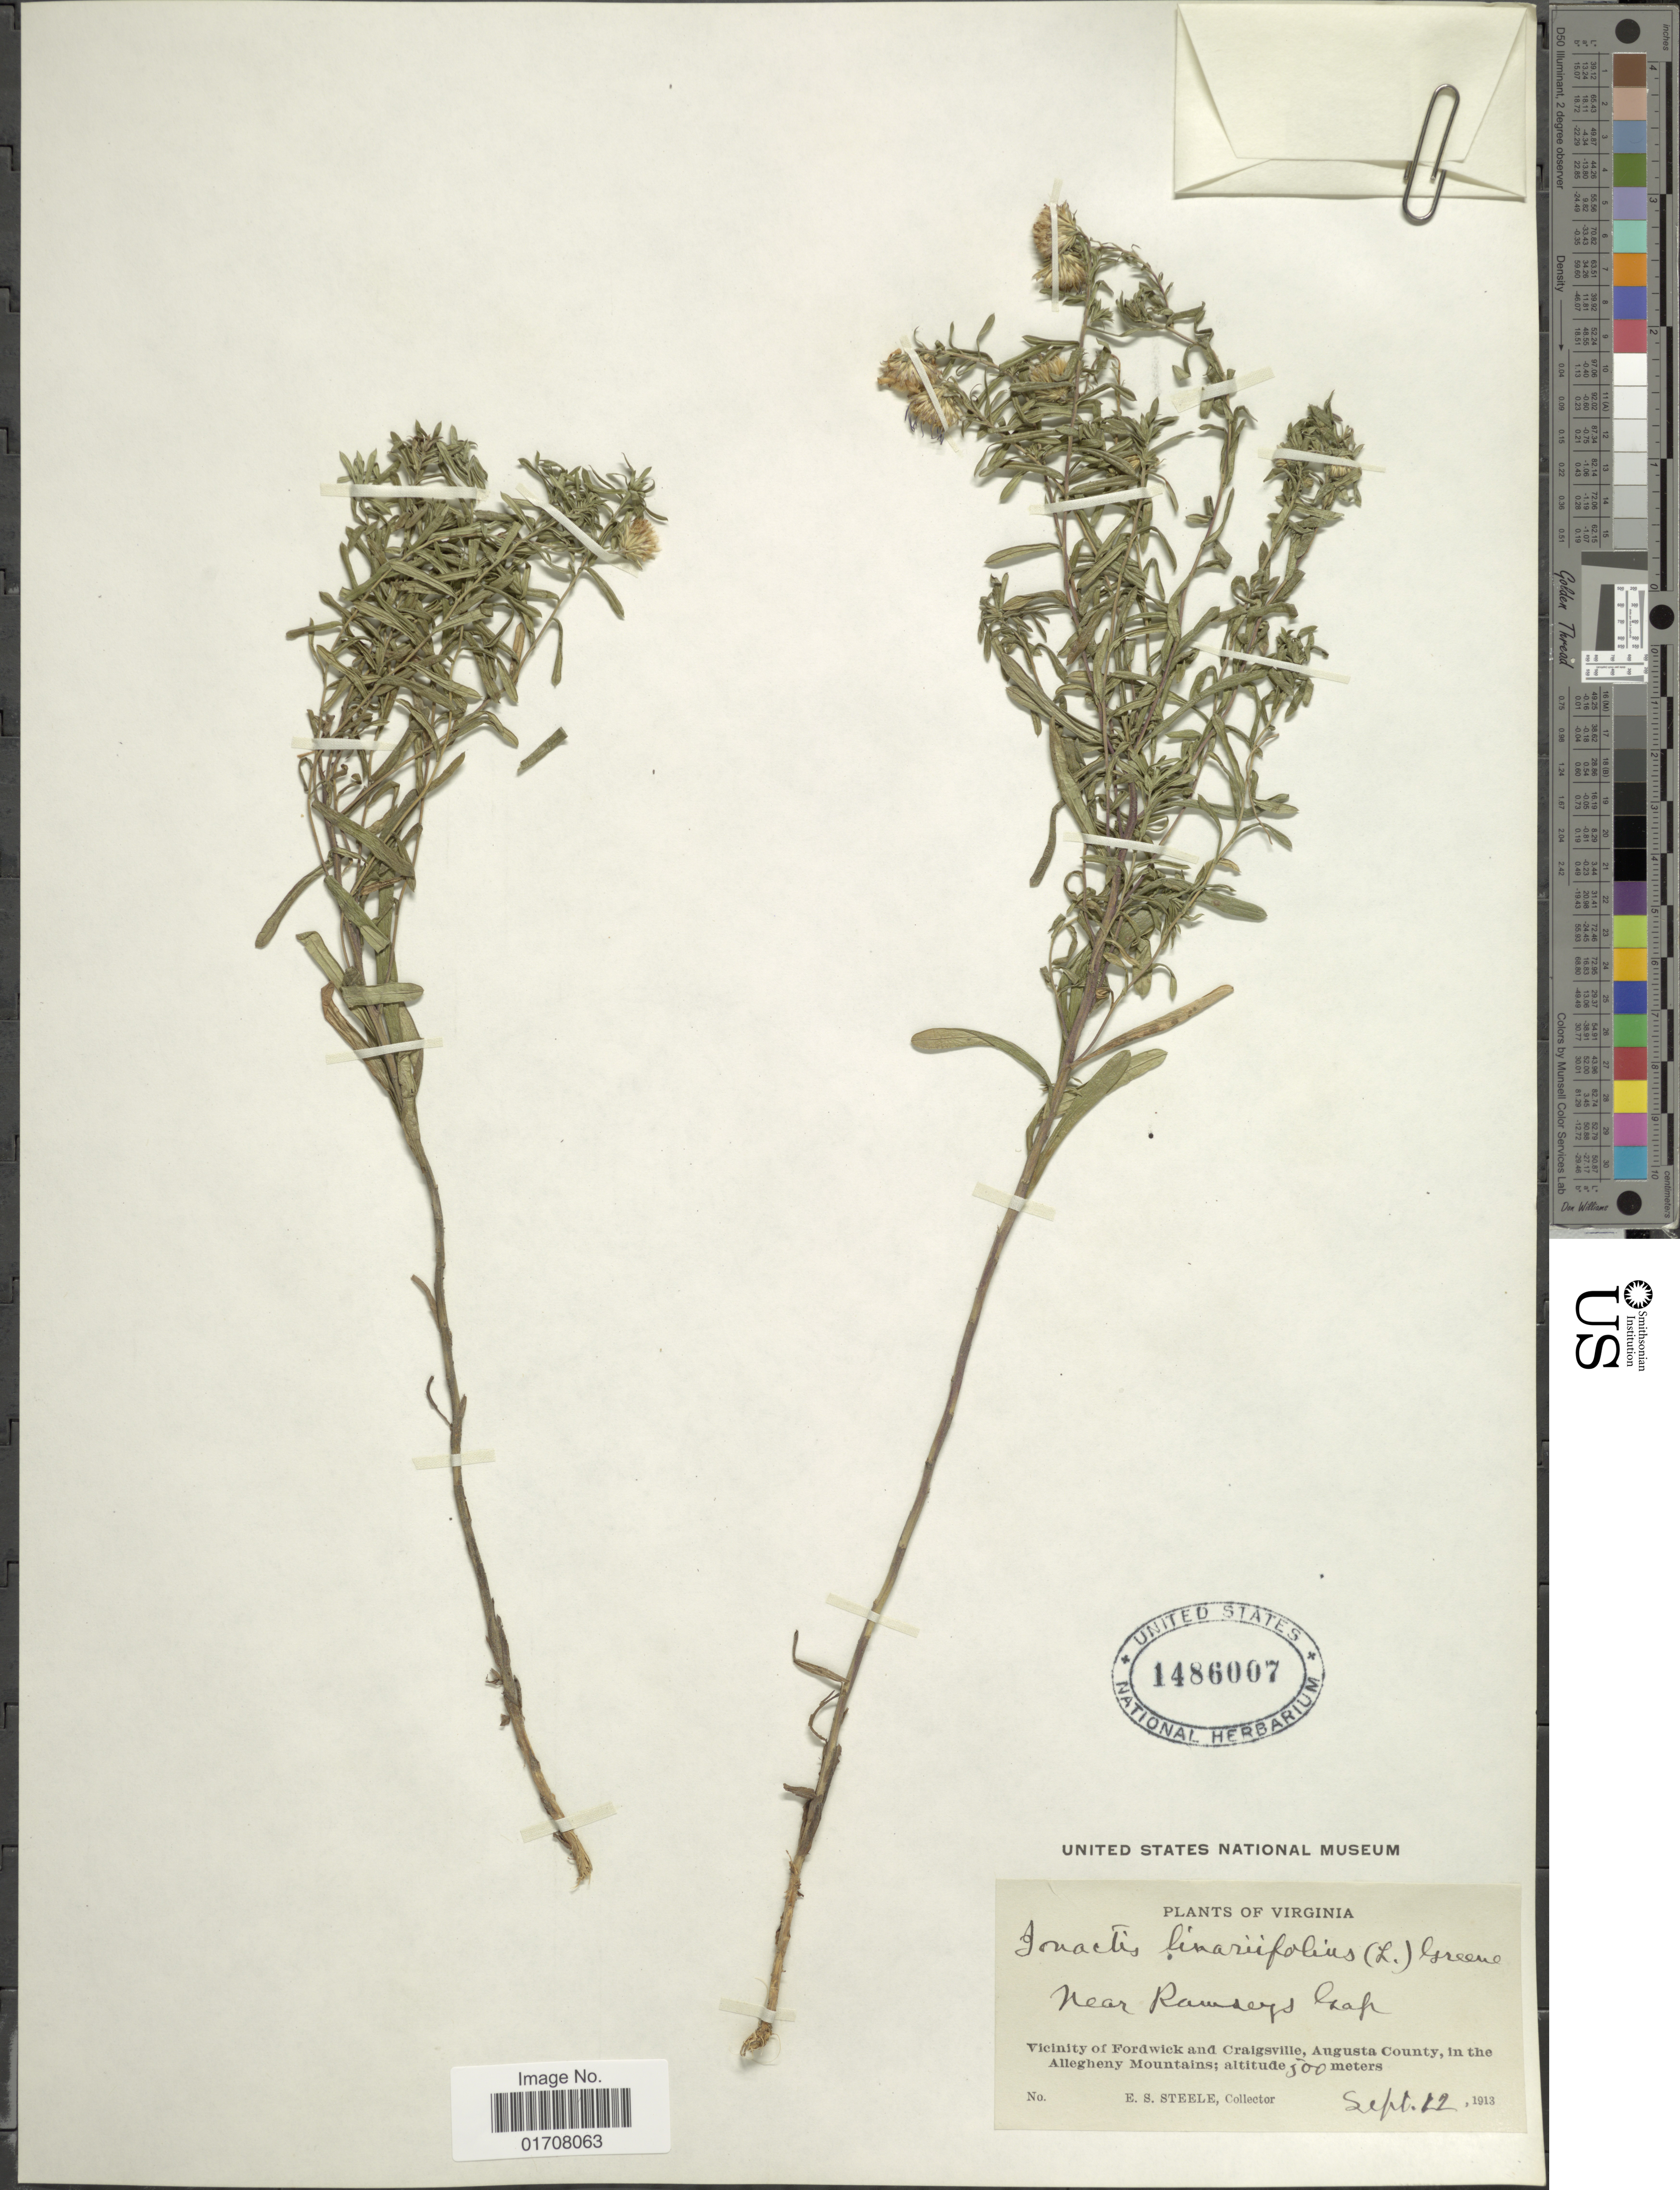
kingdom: Plantae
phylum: Tracheophyta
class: Magnoliopsida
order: Asterales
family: Asteraceae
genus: Ionactis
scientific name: Ionactis linariifolia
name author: (L.) Greene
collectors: E. Steele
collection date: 1913-09-12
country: United States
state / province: Virginia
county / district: Augusta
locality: Vicinity of Fordwick and Craigsville, Augusta County, in the Allegheny Mountains, Near Ramseys Gap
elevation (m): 500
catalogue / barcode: US 1486007